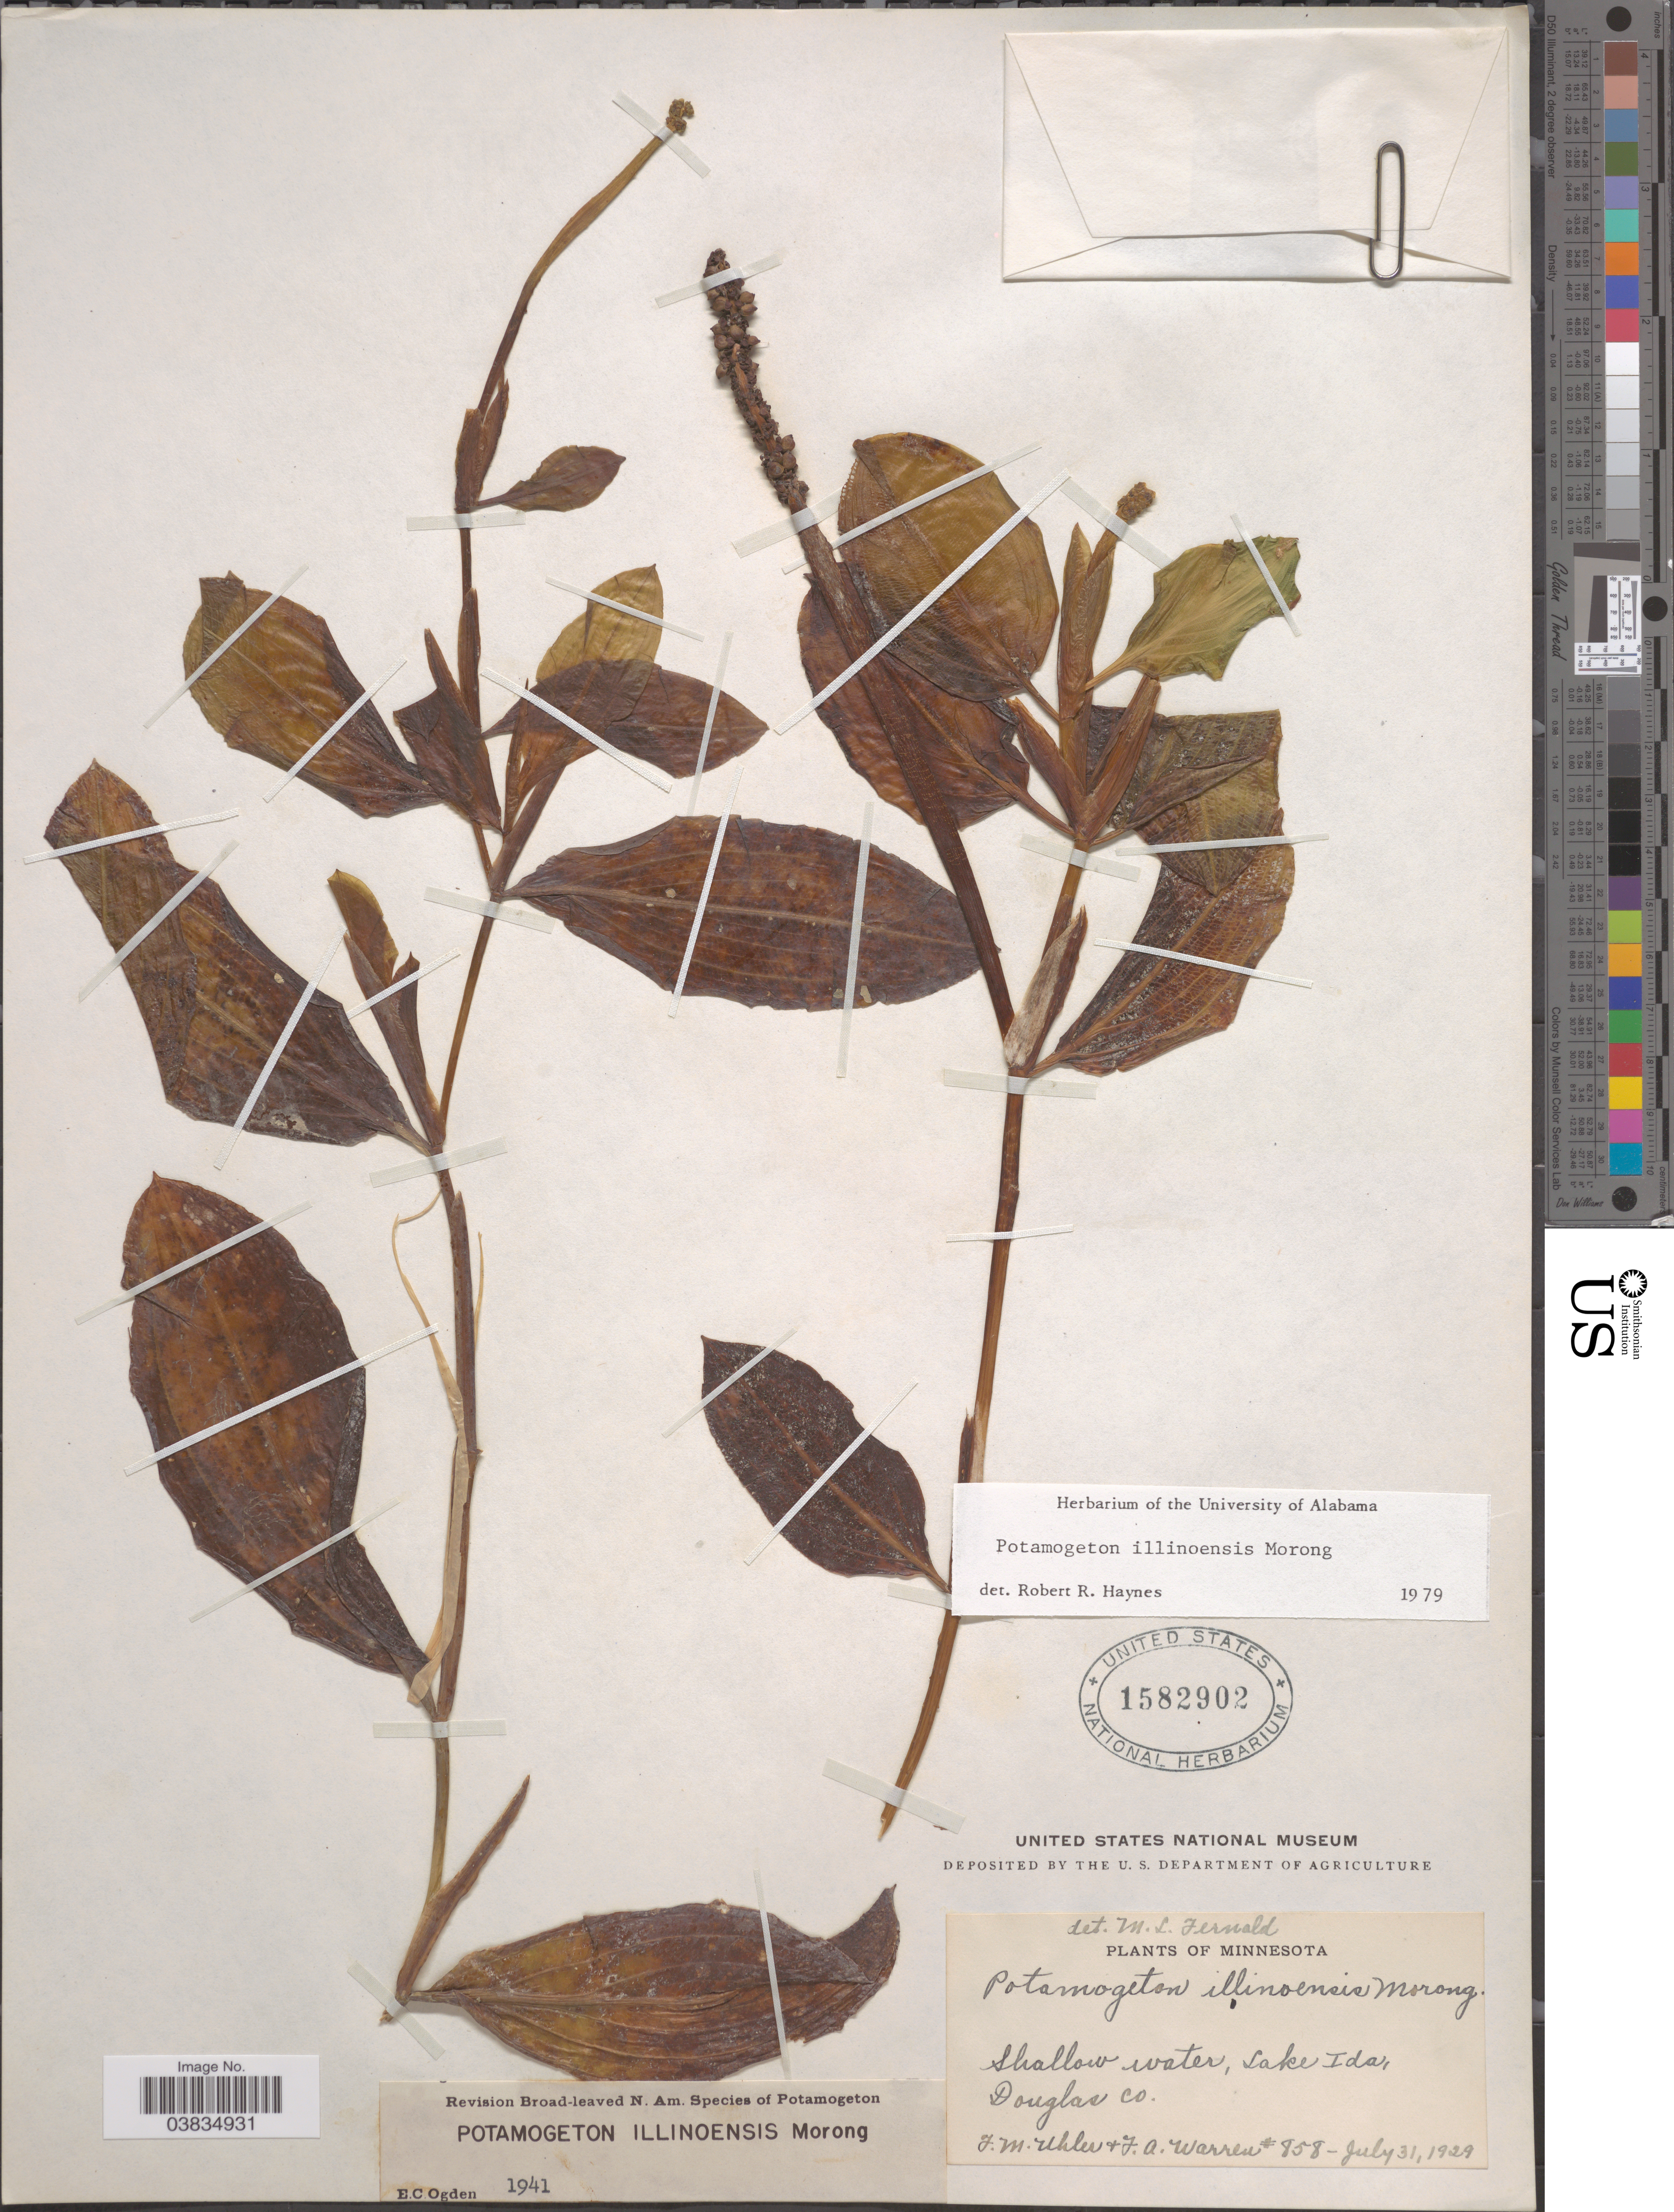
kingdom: Plantae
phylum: Tracheophyta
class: Liliopsida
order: Alismatales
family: Potamogetonaceae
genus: Potamogeton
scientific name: Potamogeton illinoensis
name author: Morong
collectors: F. M. Uhler & F. Warren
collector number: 858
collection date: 1929-07-31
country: United States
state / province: Minnesota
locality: Shallow water, Lake Ida, Douglas Co.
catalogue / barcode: US 1582902